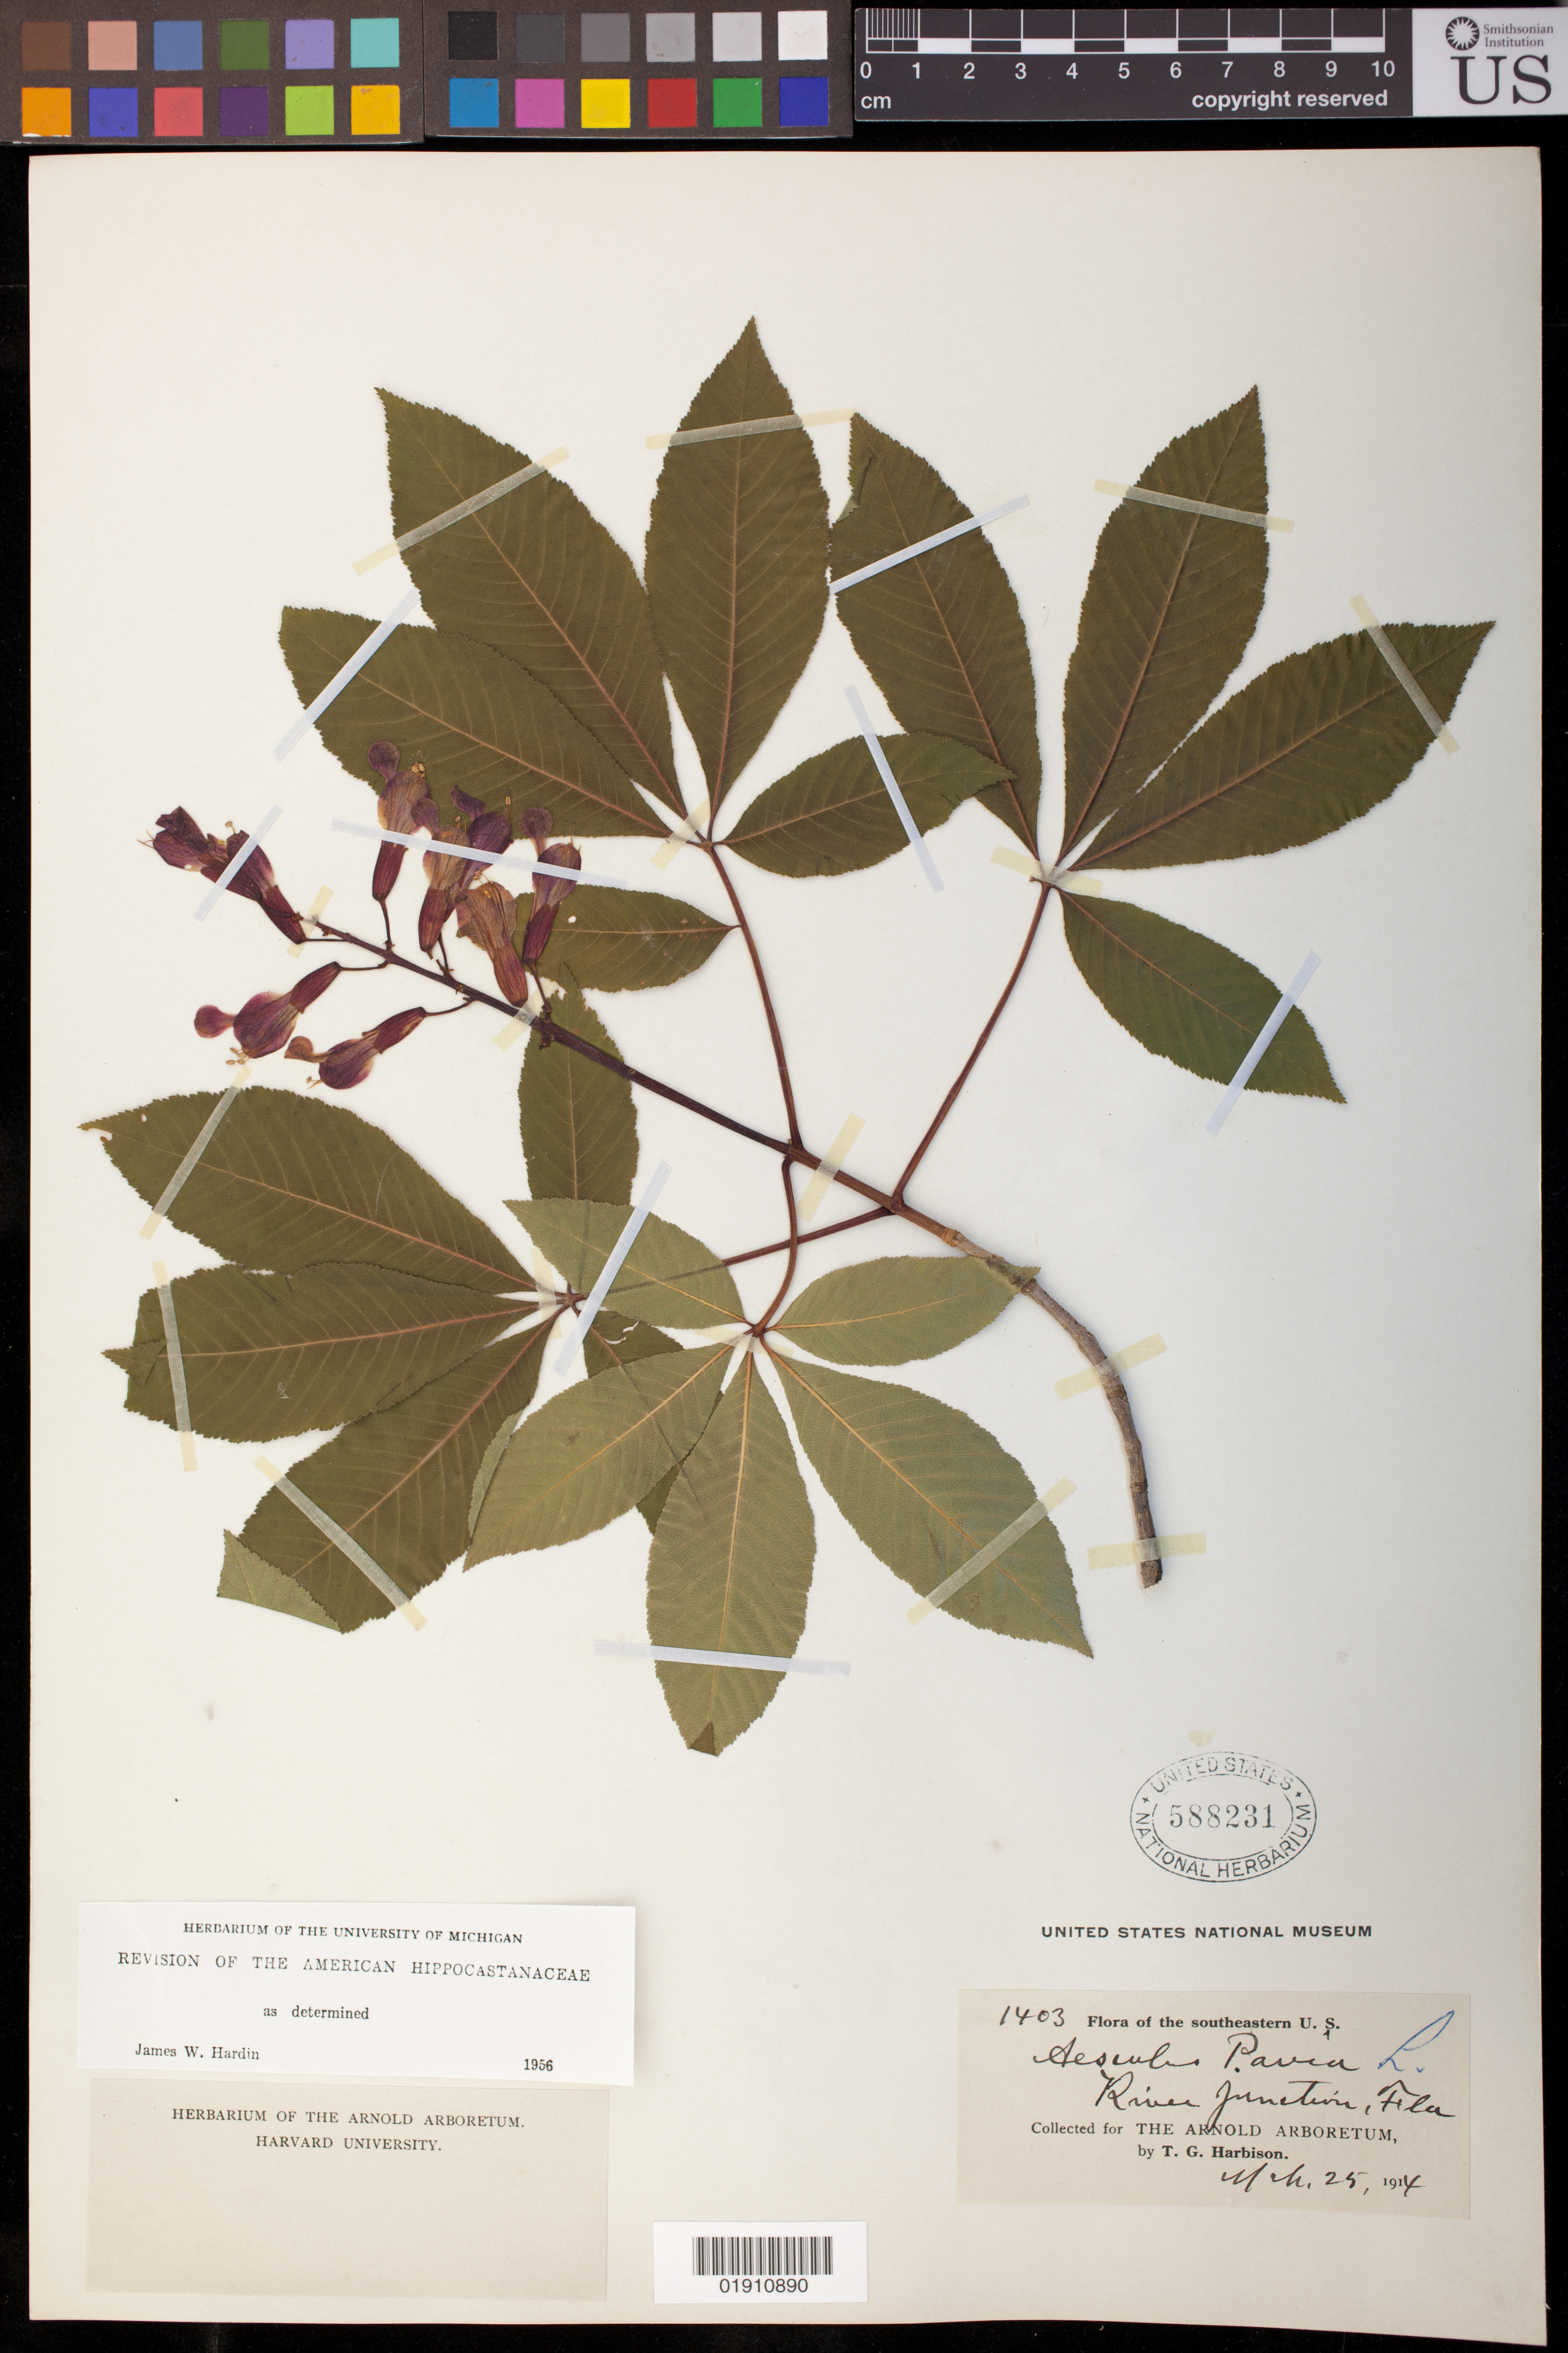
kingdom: Plantae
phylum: Tracheophyta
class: Magnoliopsida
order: Sapindales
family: Sapindaceae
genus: Aesculus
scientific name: Aesculus pavia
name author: L.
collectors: T. Harbison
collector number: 1403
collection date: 1914-03-25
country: United States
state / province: Florida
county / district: Gadsden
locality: River Junction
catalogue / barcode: US 588231